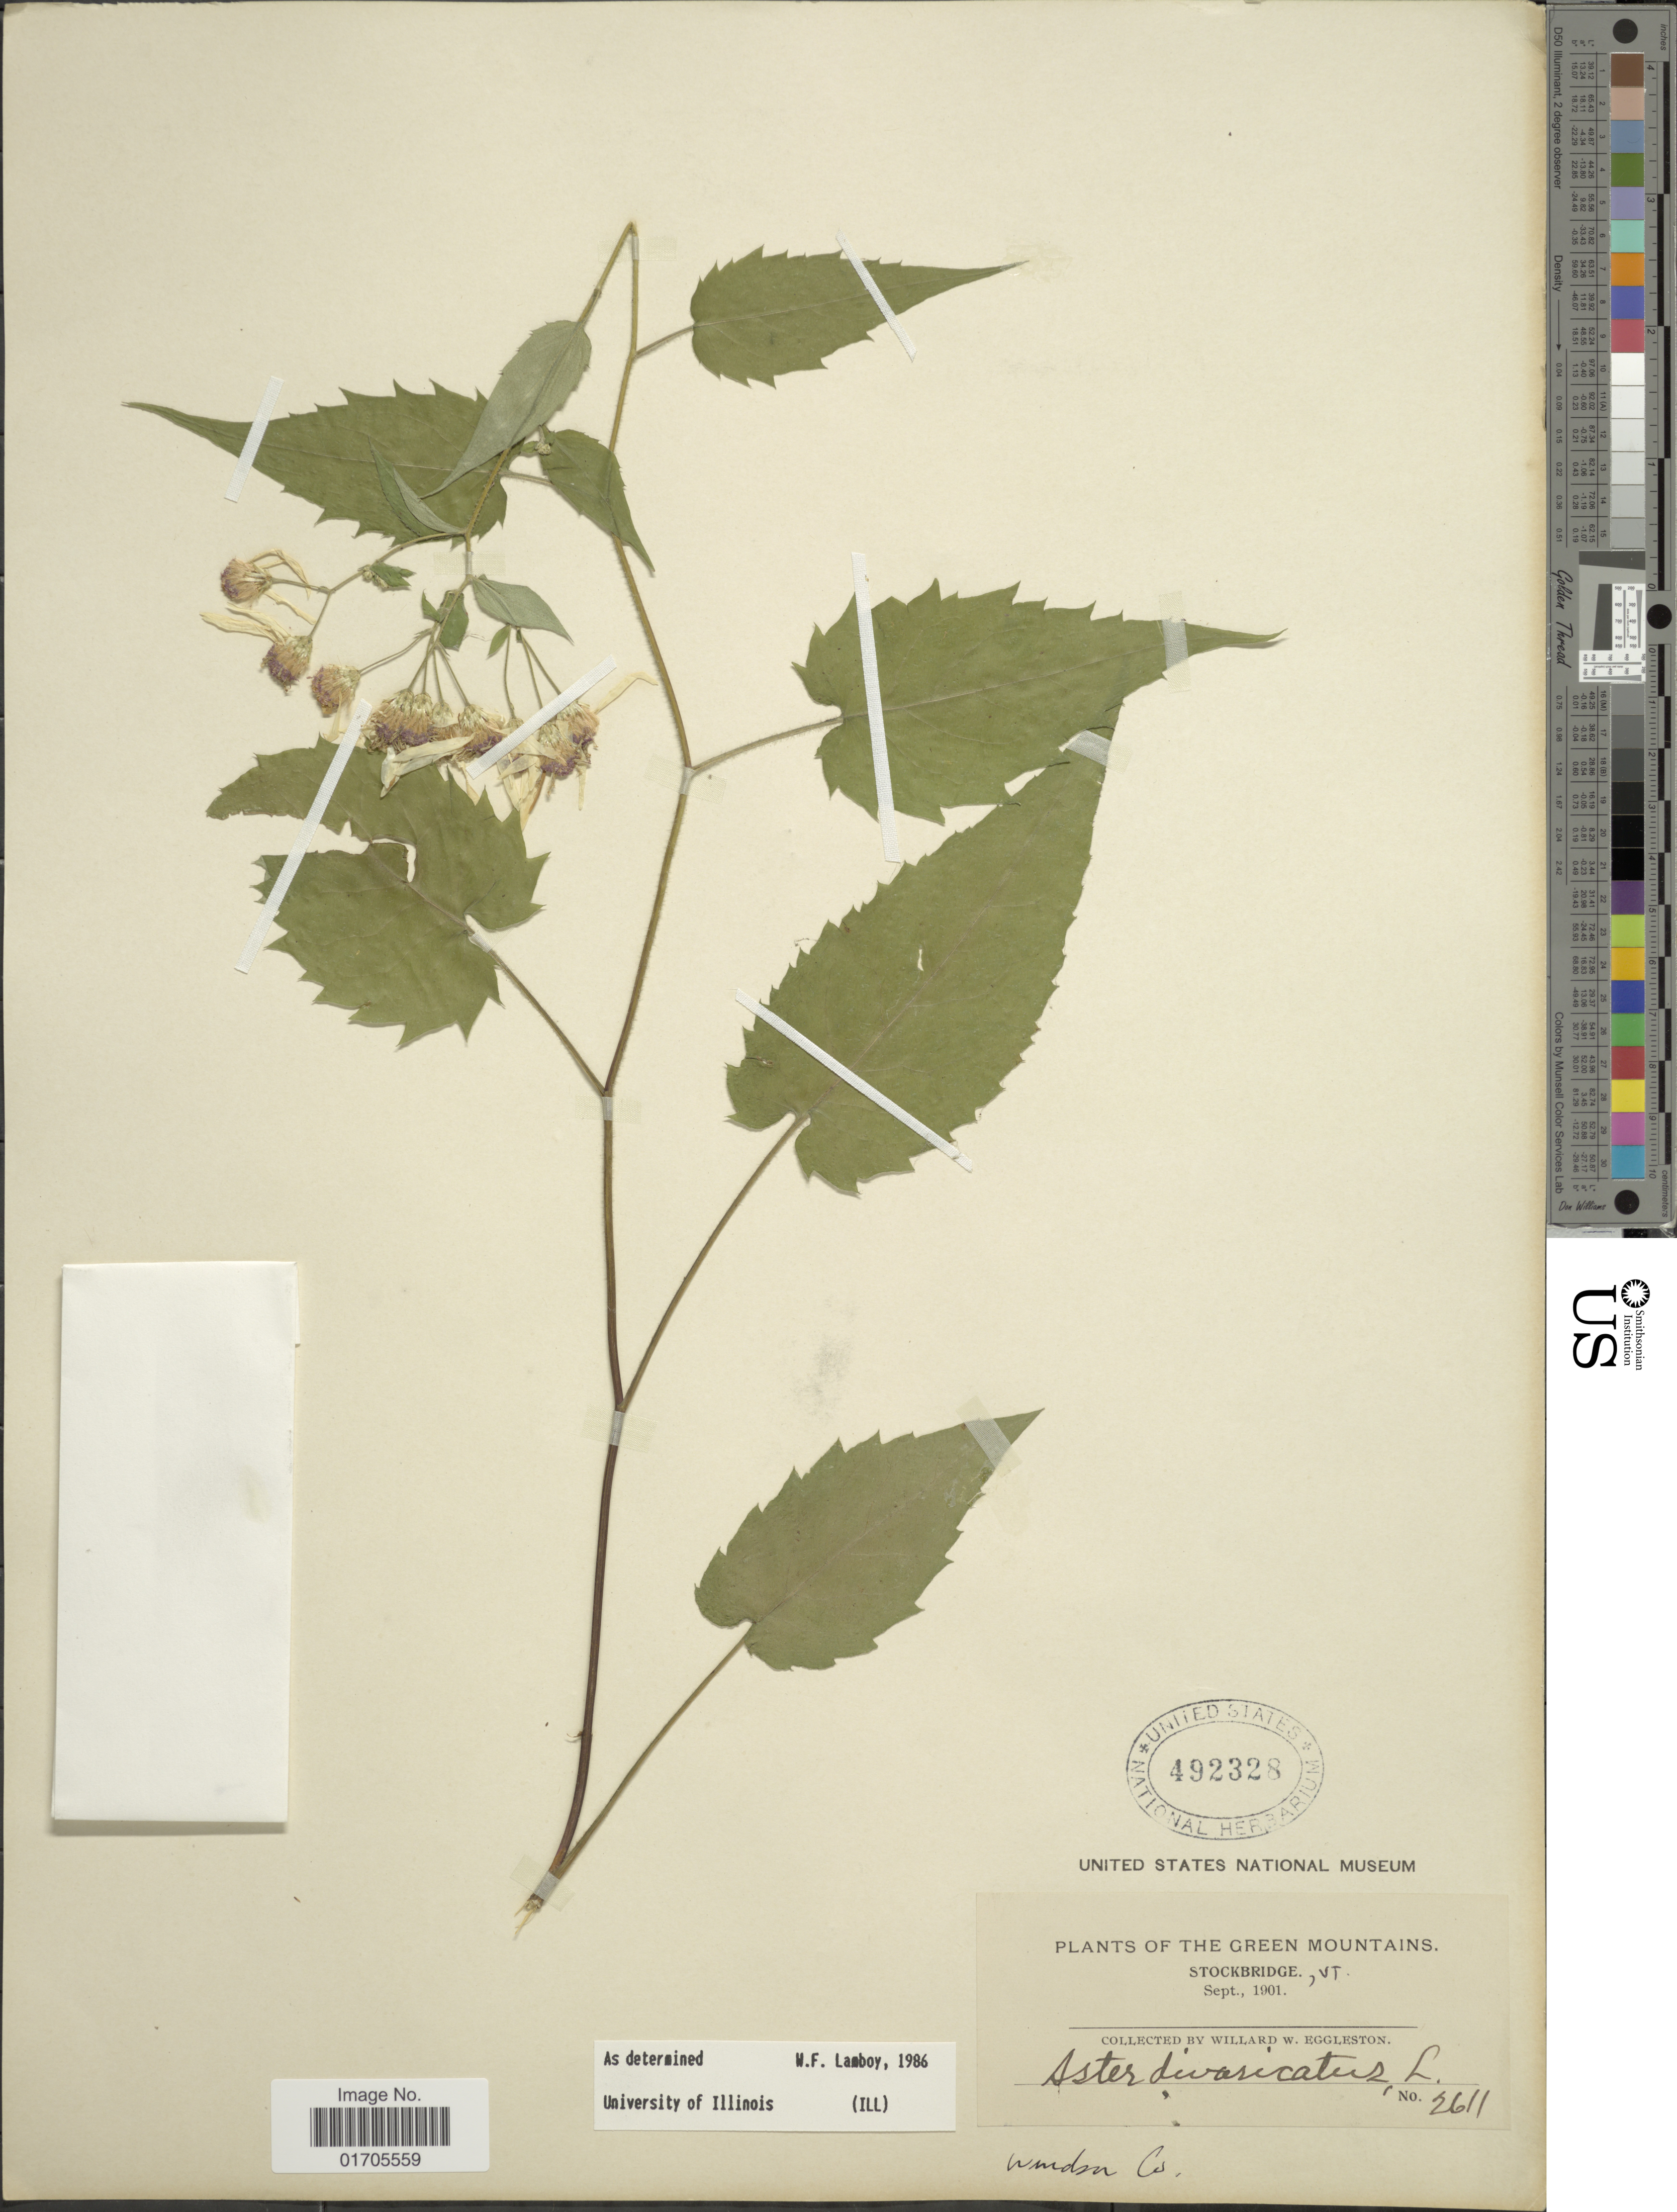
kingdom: Plantae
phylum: Tracheophyta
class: Magnoliopsida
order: Asterales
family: Asteraceae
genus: Eurybia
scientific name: Eurybia divaricata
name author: (L.) G.L. Nesom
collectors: W. W. Eggleston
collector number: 2611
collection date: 1901-09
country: United States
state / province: Vermont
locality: Green Mountains. Stockbridge, Vt. Windson Co.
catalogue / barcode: US 492328